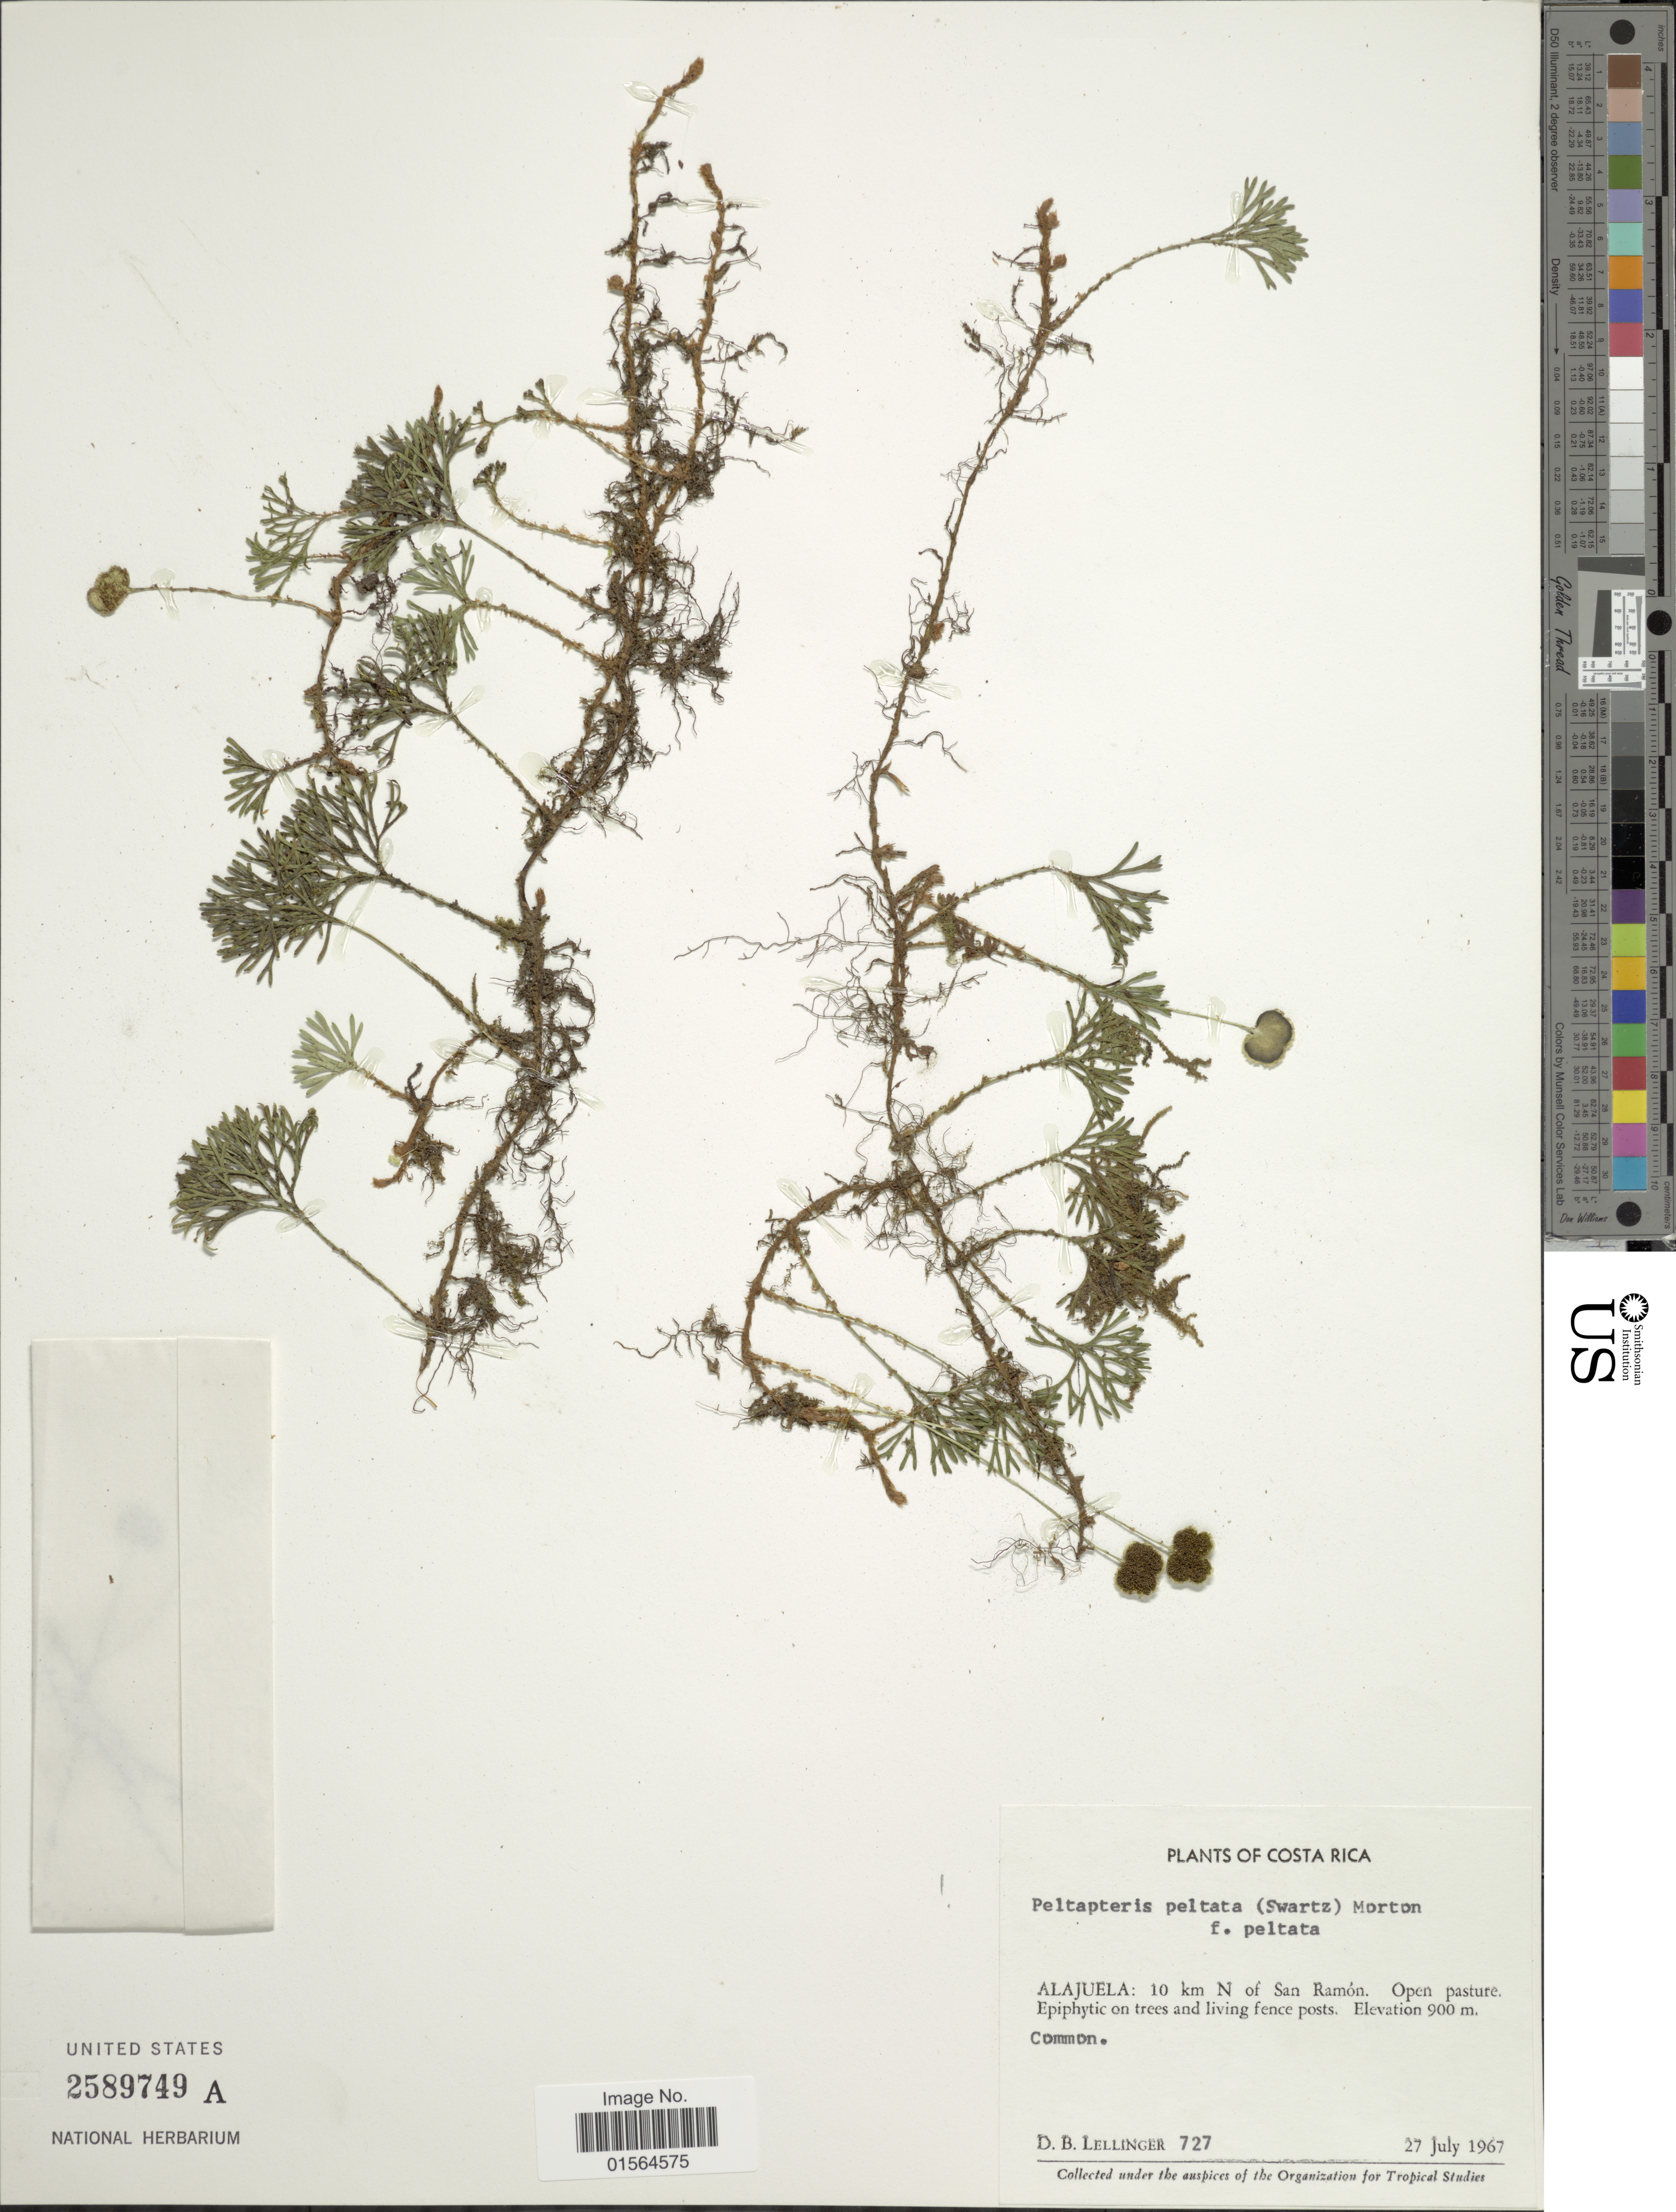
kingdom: Plantae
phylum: Tracheophyta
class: Polypodiopsida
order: Polypodiales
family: Dryopteridaceae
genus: Elaphoglossum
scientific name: Elaphoglossum peltatum f. foeniculaceum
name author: (Hook. & Grev.) Mickel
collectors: D. B. Lellinger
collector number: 727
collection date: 1967-07-27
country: Costa Rica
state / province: Alajuela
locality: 10 km N of San Ramon. Open pasture. Epiphytic on trees and living fence posts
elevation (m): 900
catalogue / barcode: US 2589749A